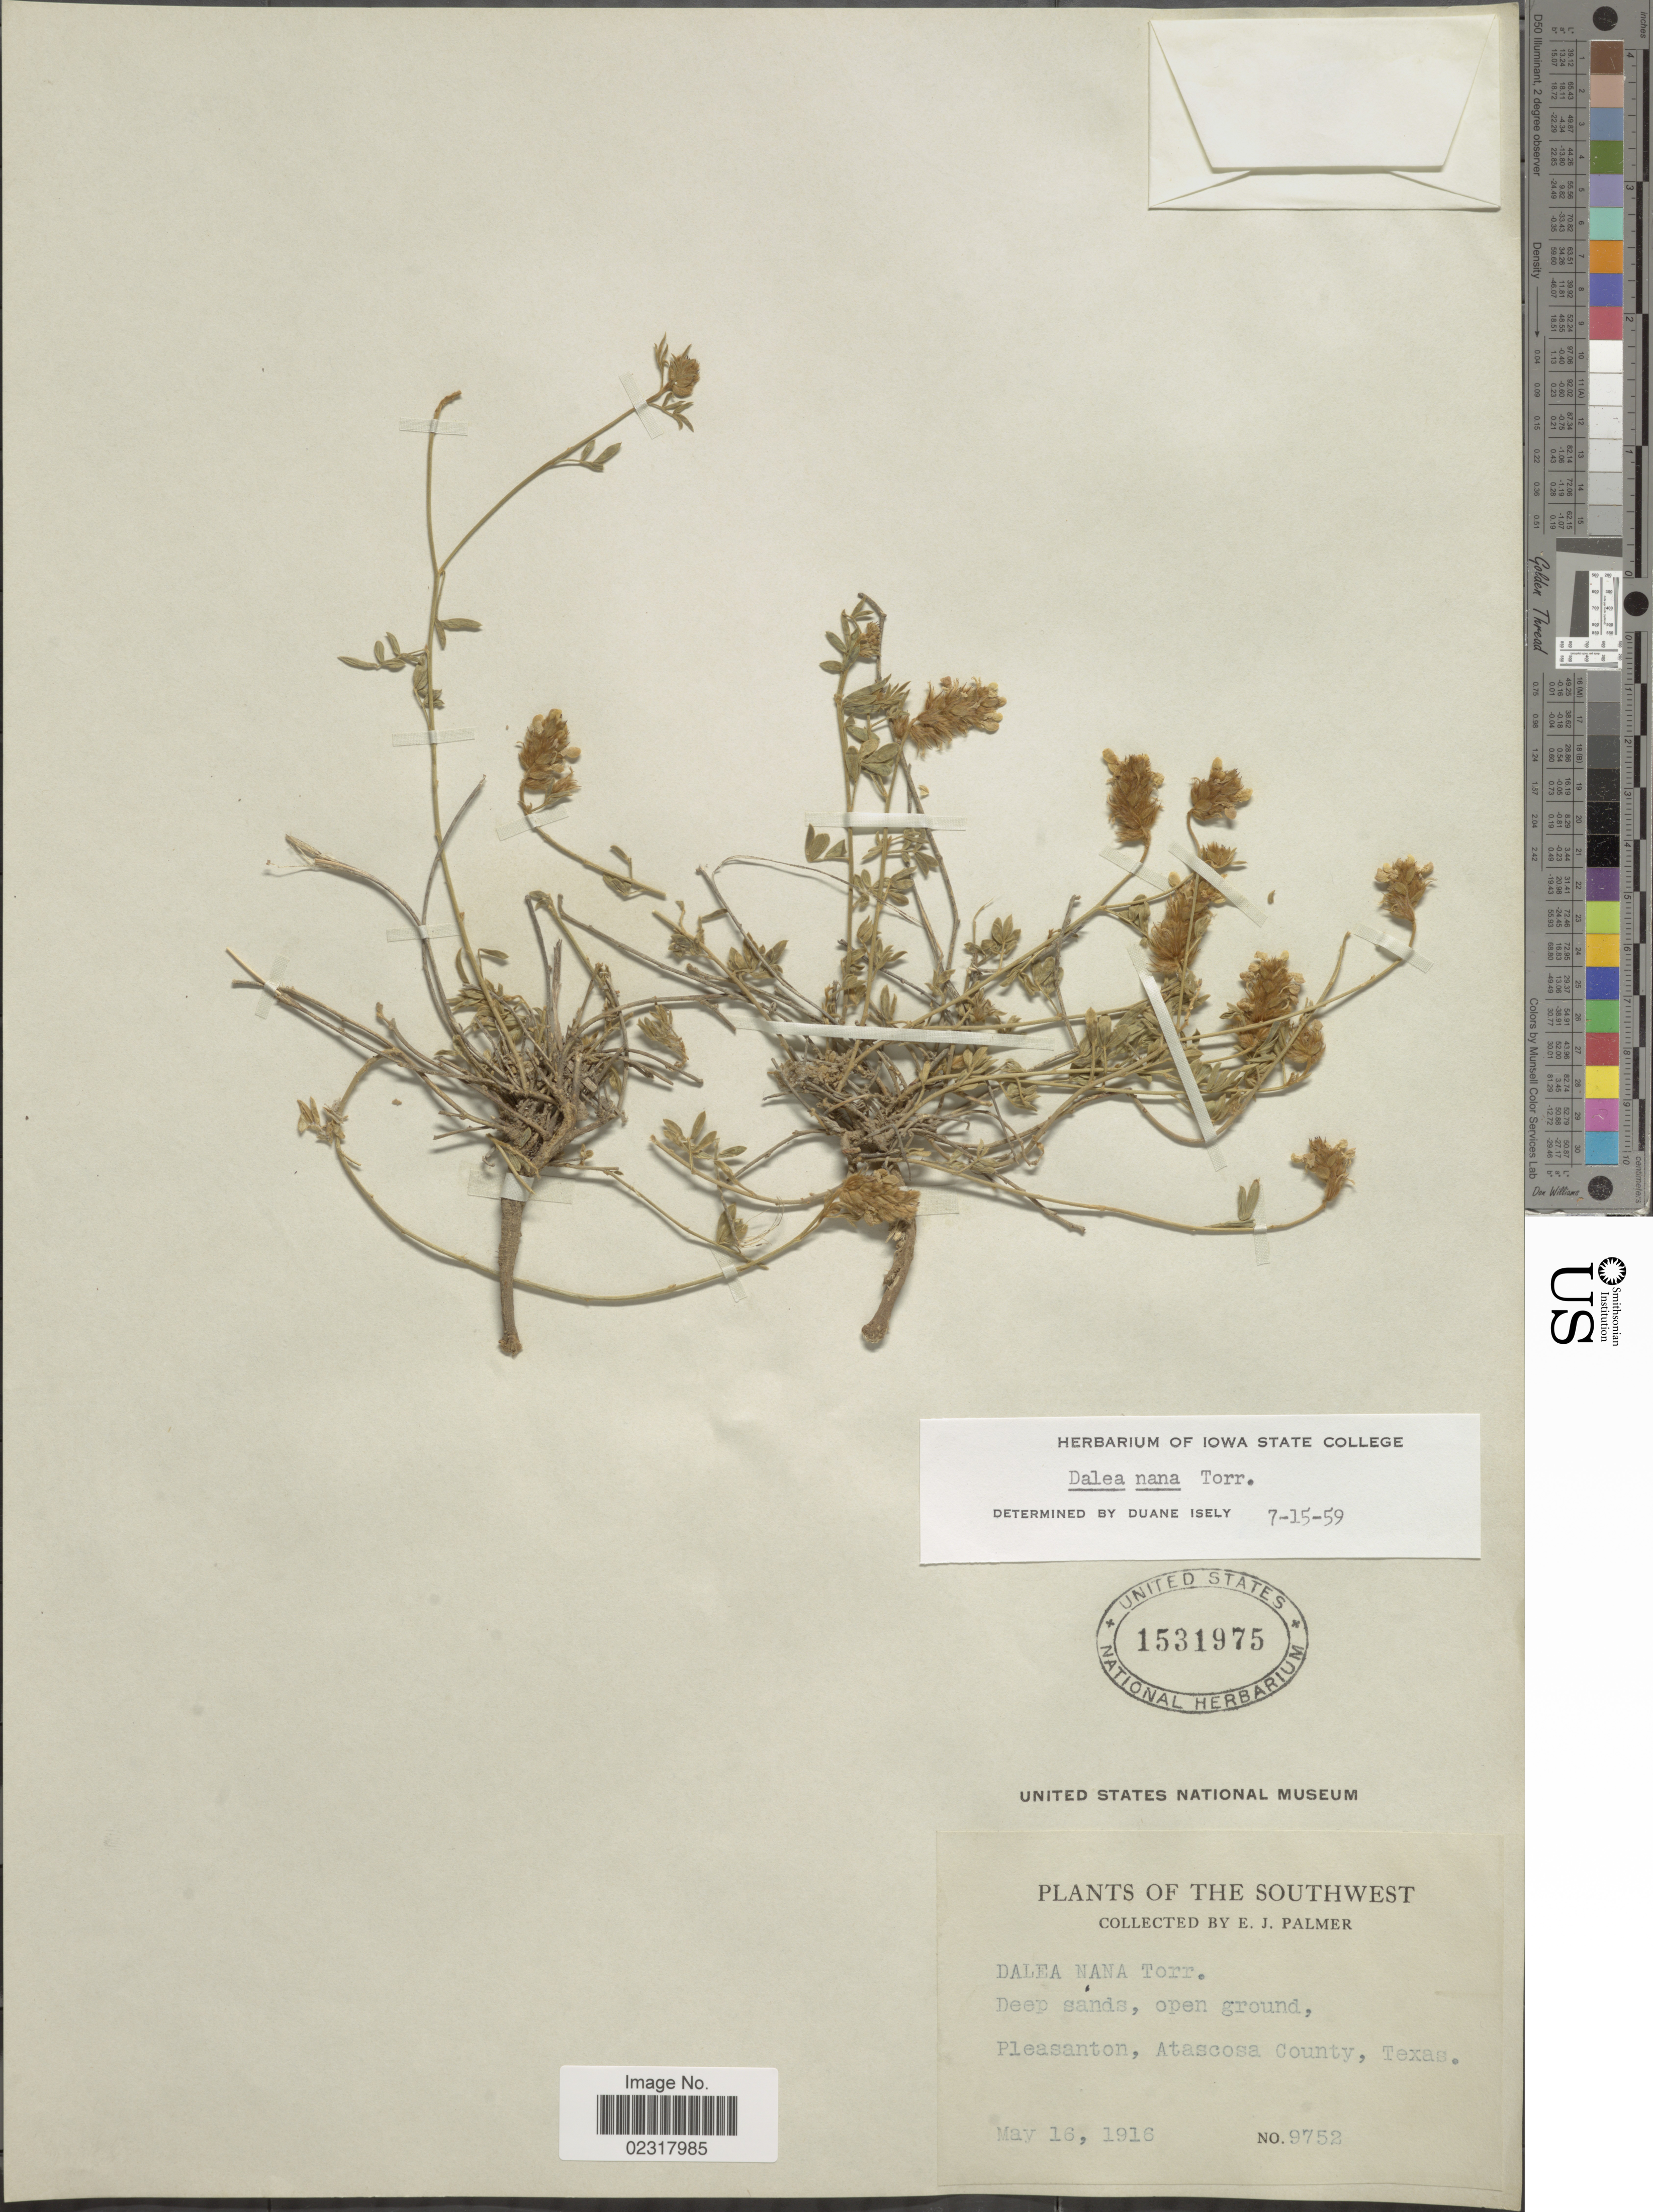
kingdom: Plantae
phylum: Tracheophyta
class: Magnoliopsida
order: Fabales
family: Fabaceae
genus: Dalea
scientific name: Dalea nana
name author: Torr. & A. Gray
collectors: E. J. Palmer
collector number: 9752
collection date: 1916-05-16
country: United States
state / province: Texas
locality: Southwest, Pleasanton, Atascosa County.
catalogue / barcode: US 1531975